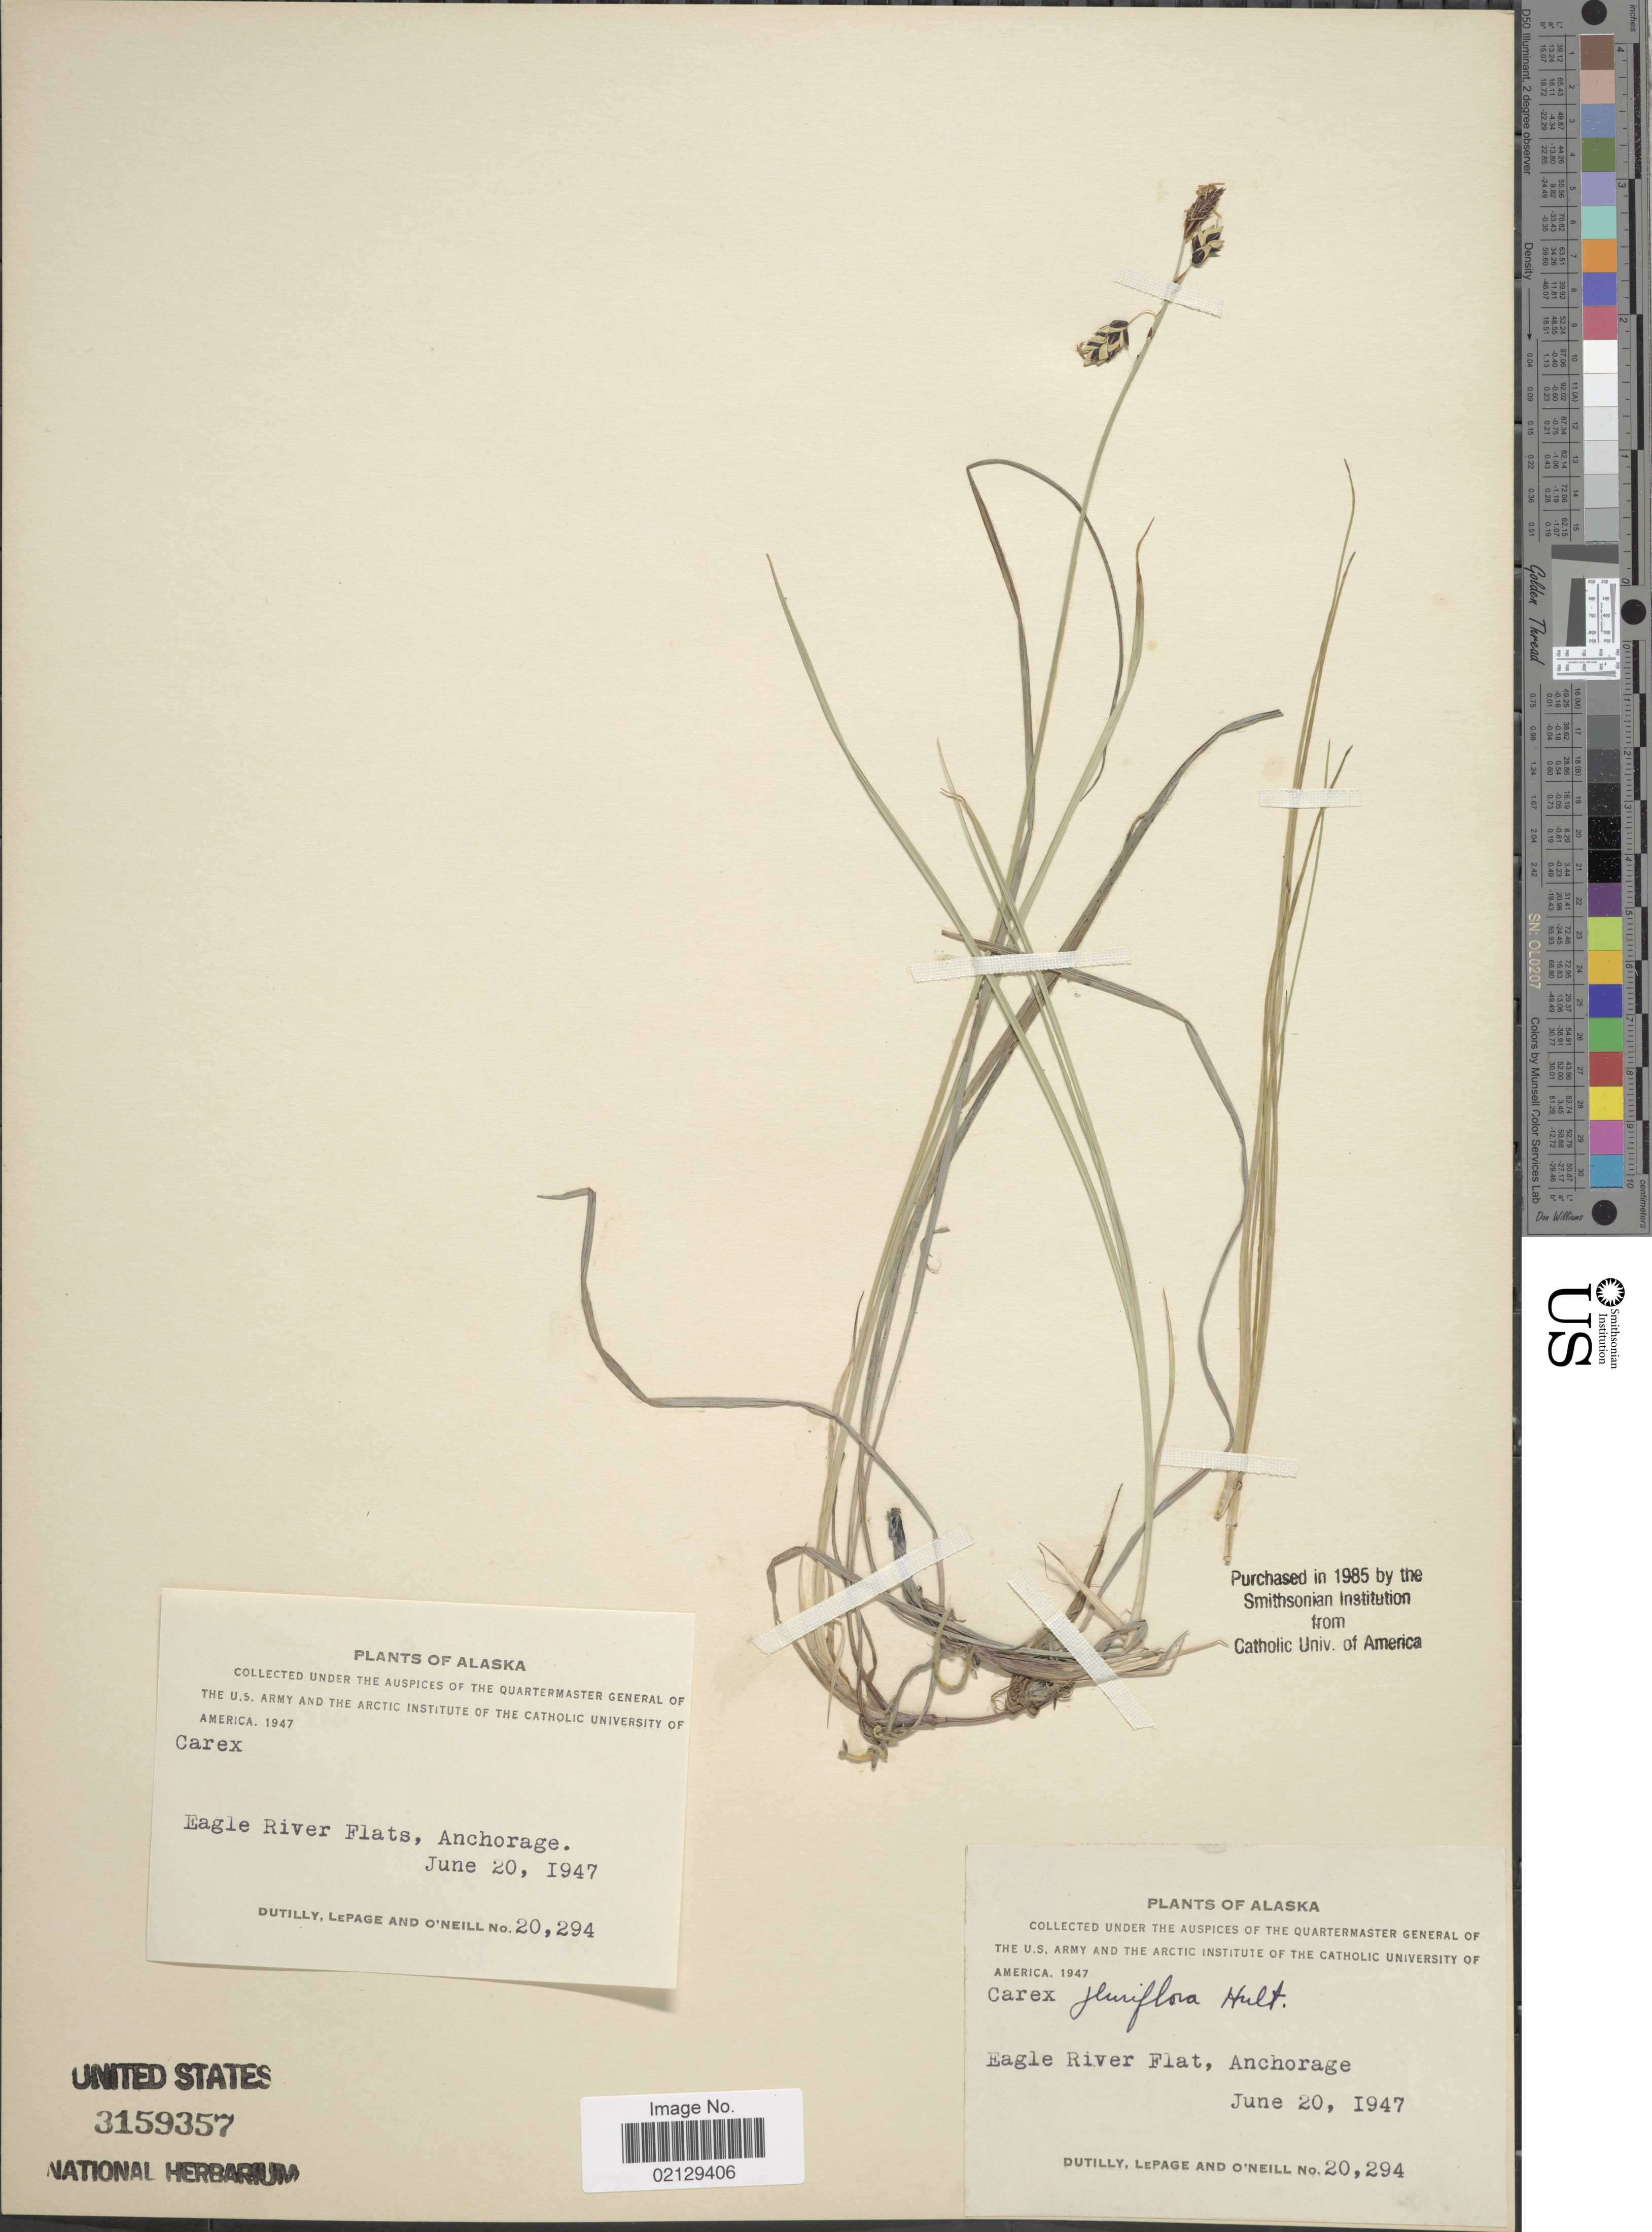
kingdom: Plantae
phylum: Tracheophyta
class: Liliopsida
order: Poales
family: Cyperaceae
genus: Carex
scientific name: Carex pluriflora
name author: Hultén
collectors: -. Dutilly, -. LePage & O' Neill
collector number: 20294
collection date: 1947-06-20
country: United States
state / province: Alaska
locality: Eagle River Flat, Anchorage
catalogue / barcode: US 3159357